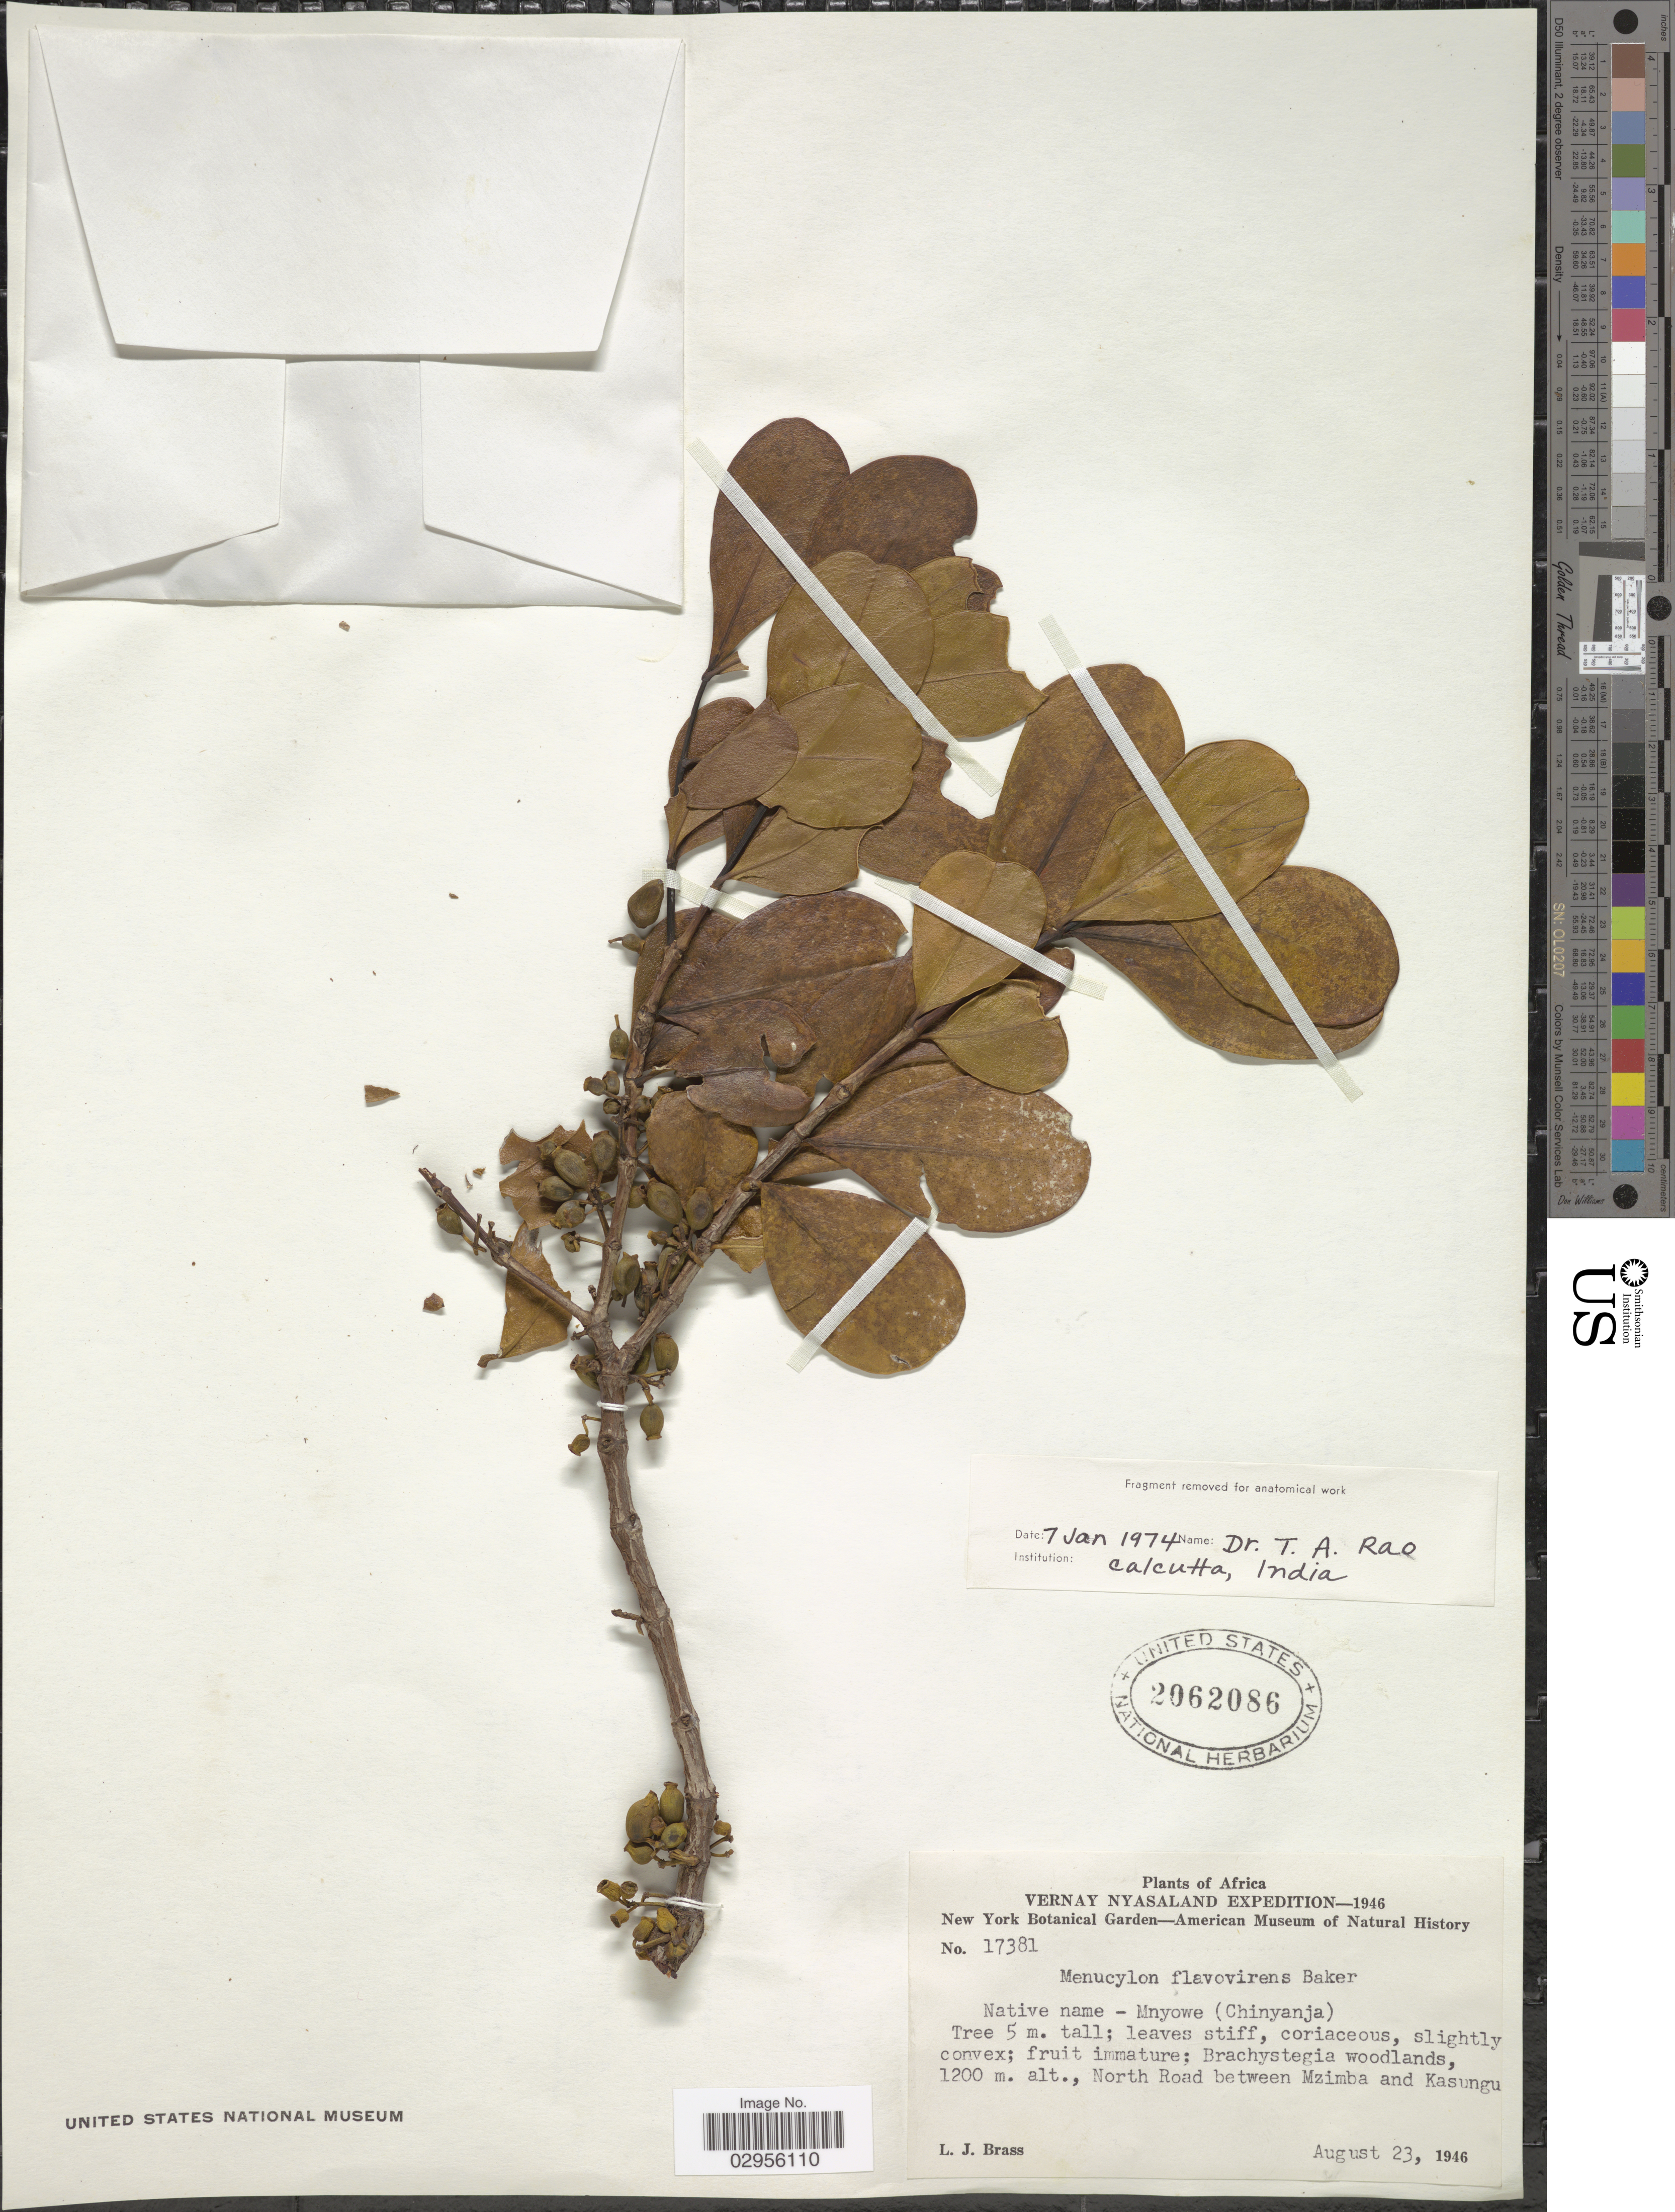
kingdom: Plantae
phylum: Tracheophyta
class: Magnoliopsida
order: Myrtales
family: Melastomataceae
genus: Memecylon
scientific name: Memecylon flavovirens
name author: Baker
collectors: L. J. Brass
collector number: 17381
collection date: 1946-08-23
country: Malawi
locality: Vernay Nyasaland. North Road between Mzimba and Kasungu.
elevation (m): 1200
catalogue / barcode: US 2062086